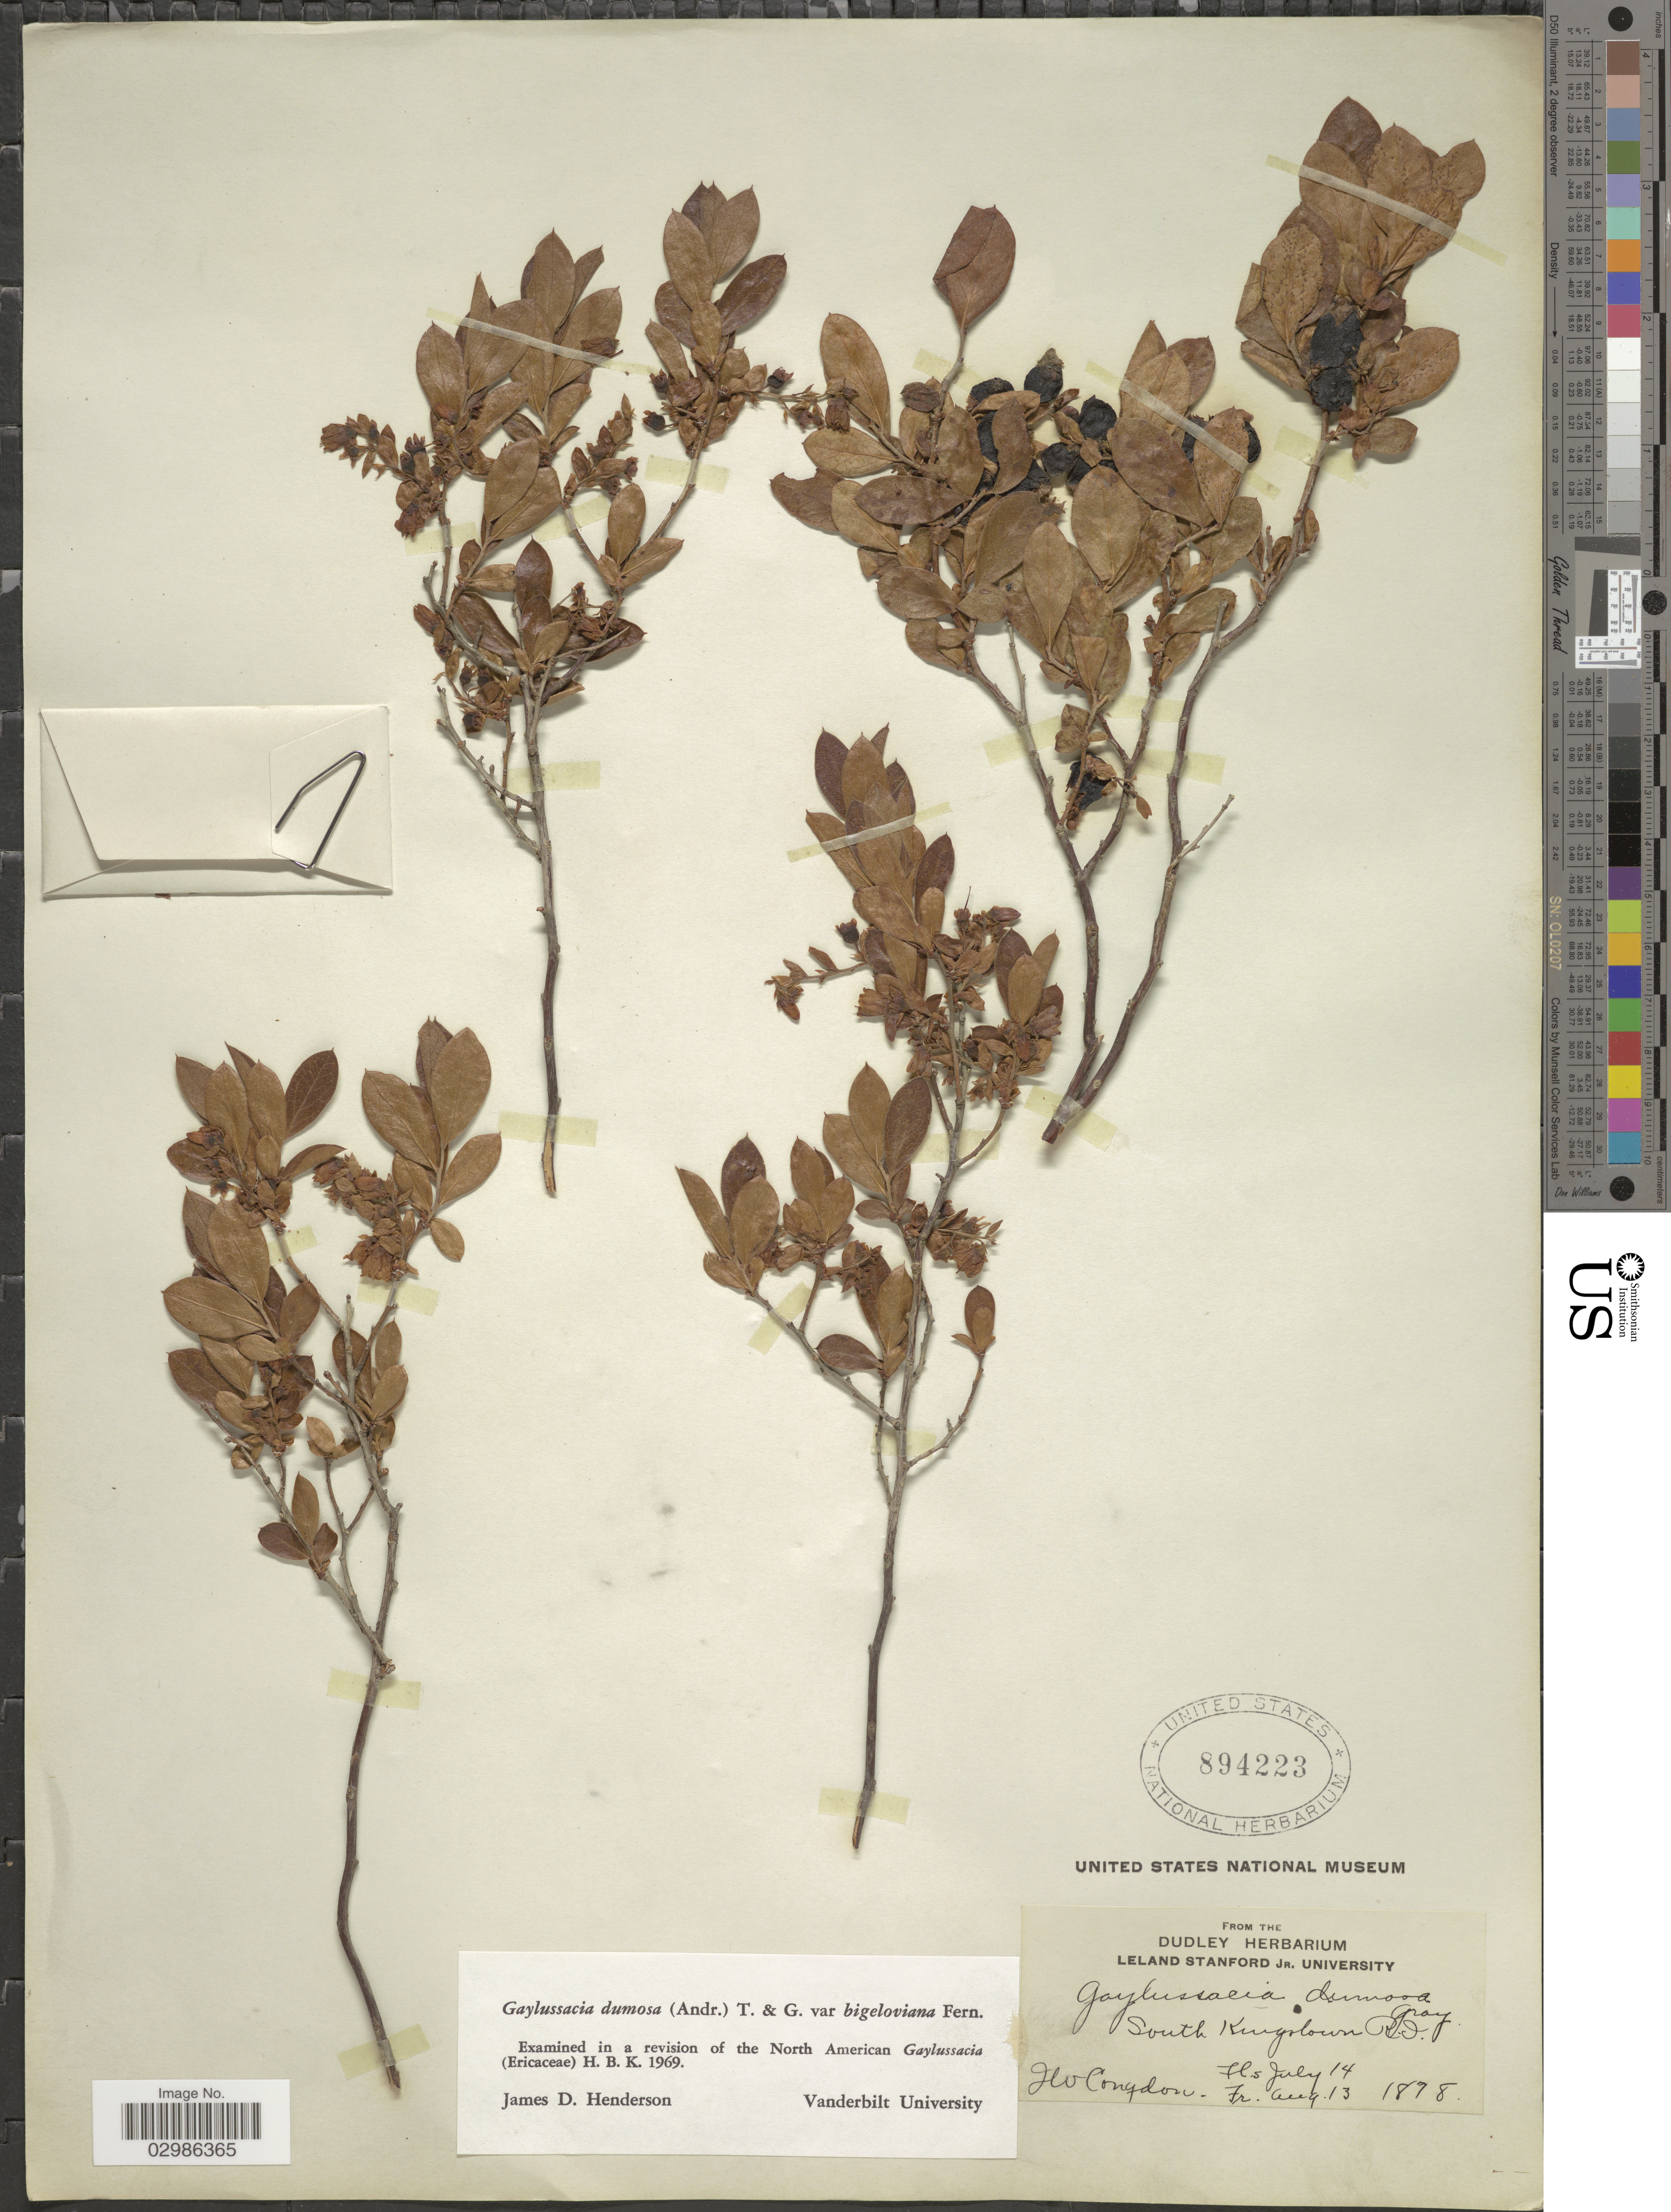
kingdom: Plantae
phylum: Tracheophyta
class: Magnoliopsida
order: Ericales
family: Ericaceae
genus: Gaylussacia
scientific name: Gaylussacia dumosa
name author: (Andrews) Torr. & A. Gray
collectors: J. W. Congdon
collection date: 1878-07-14/1878-08-13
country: United States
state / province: Rhode Island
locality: South Kingstown.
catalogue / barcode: US 894223